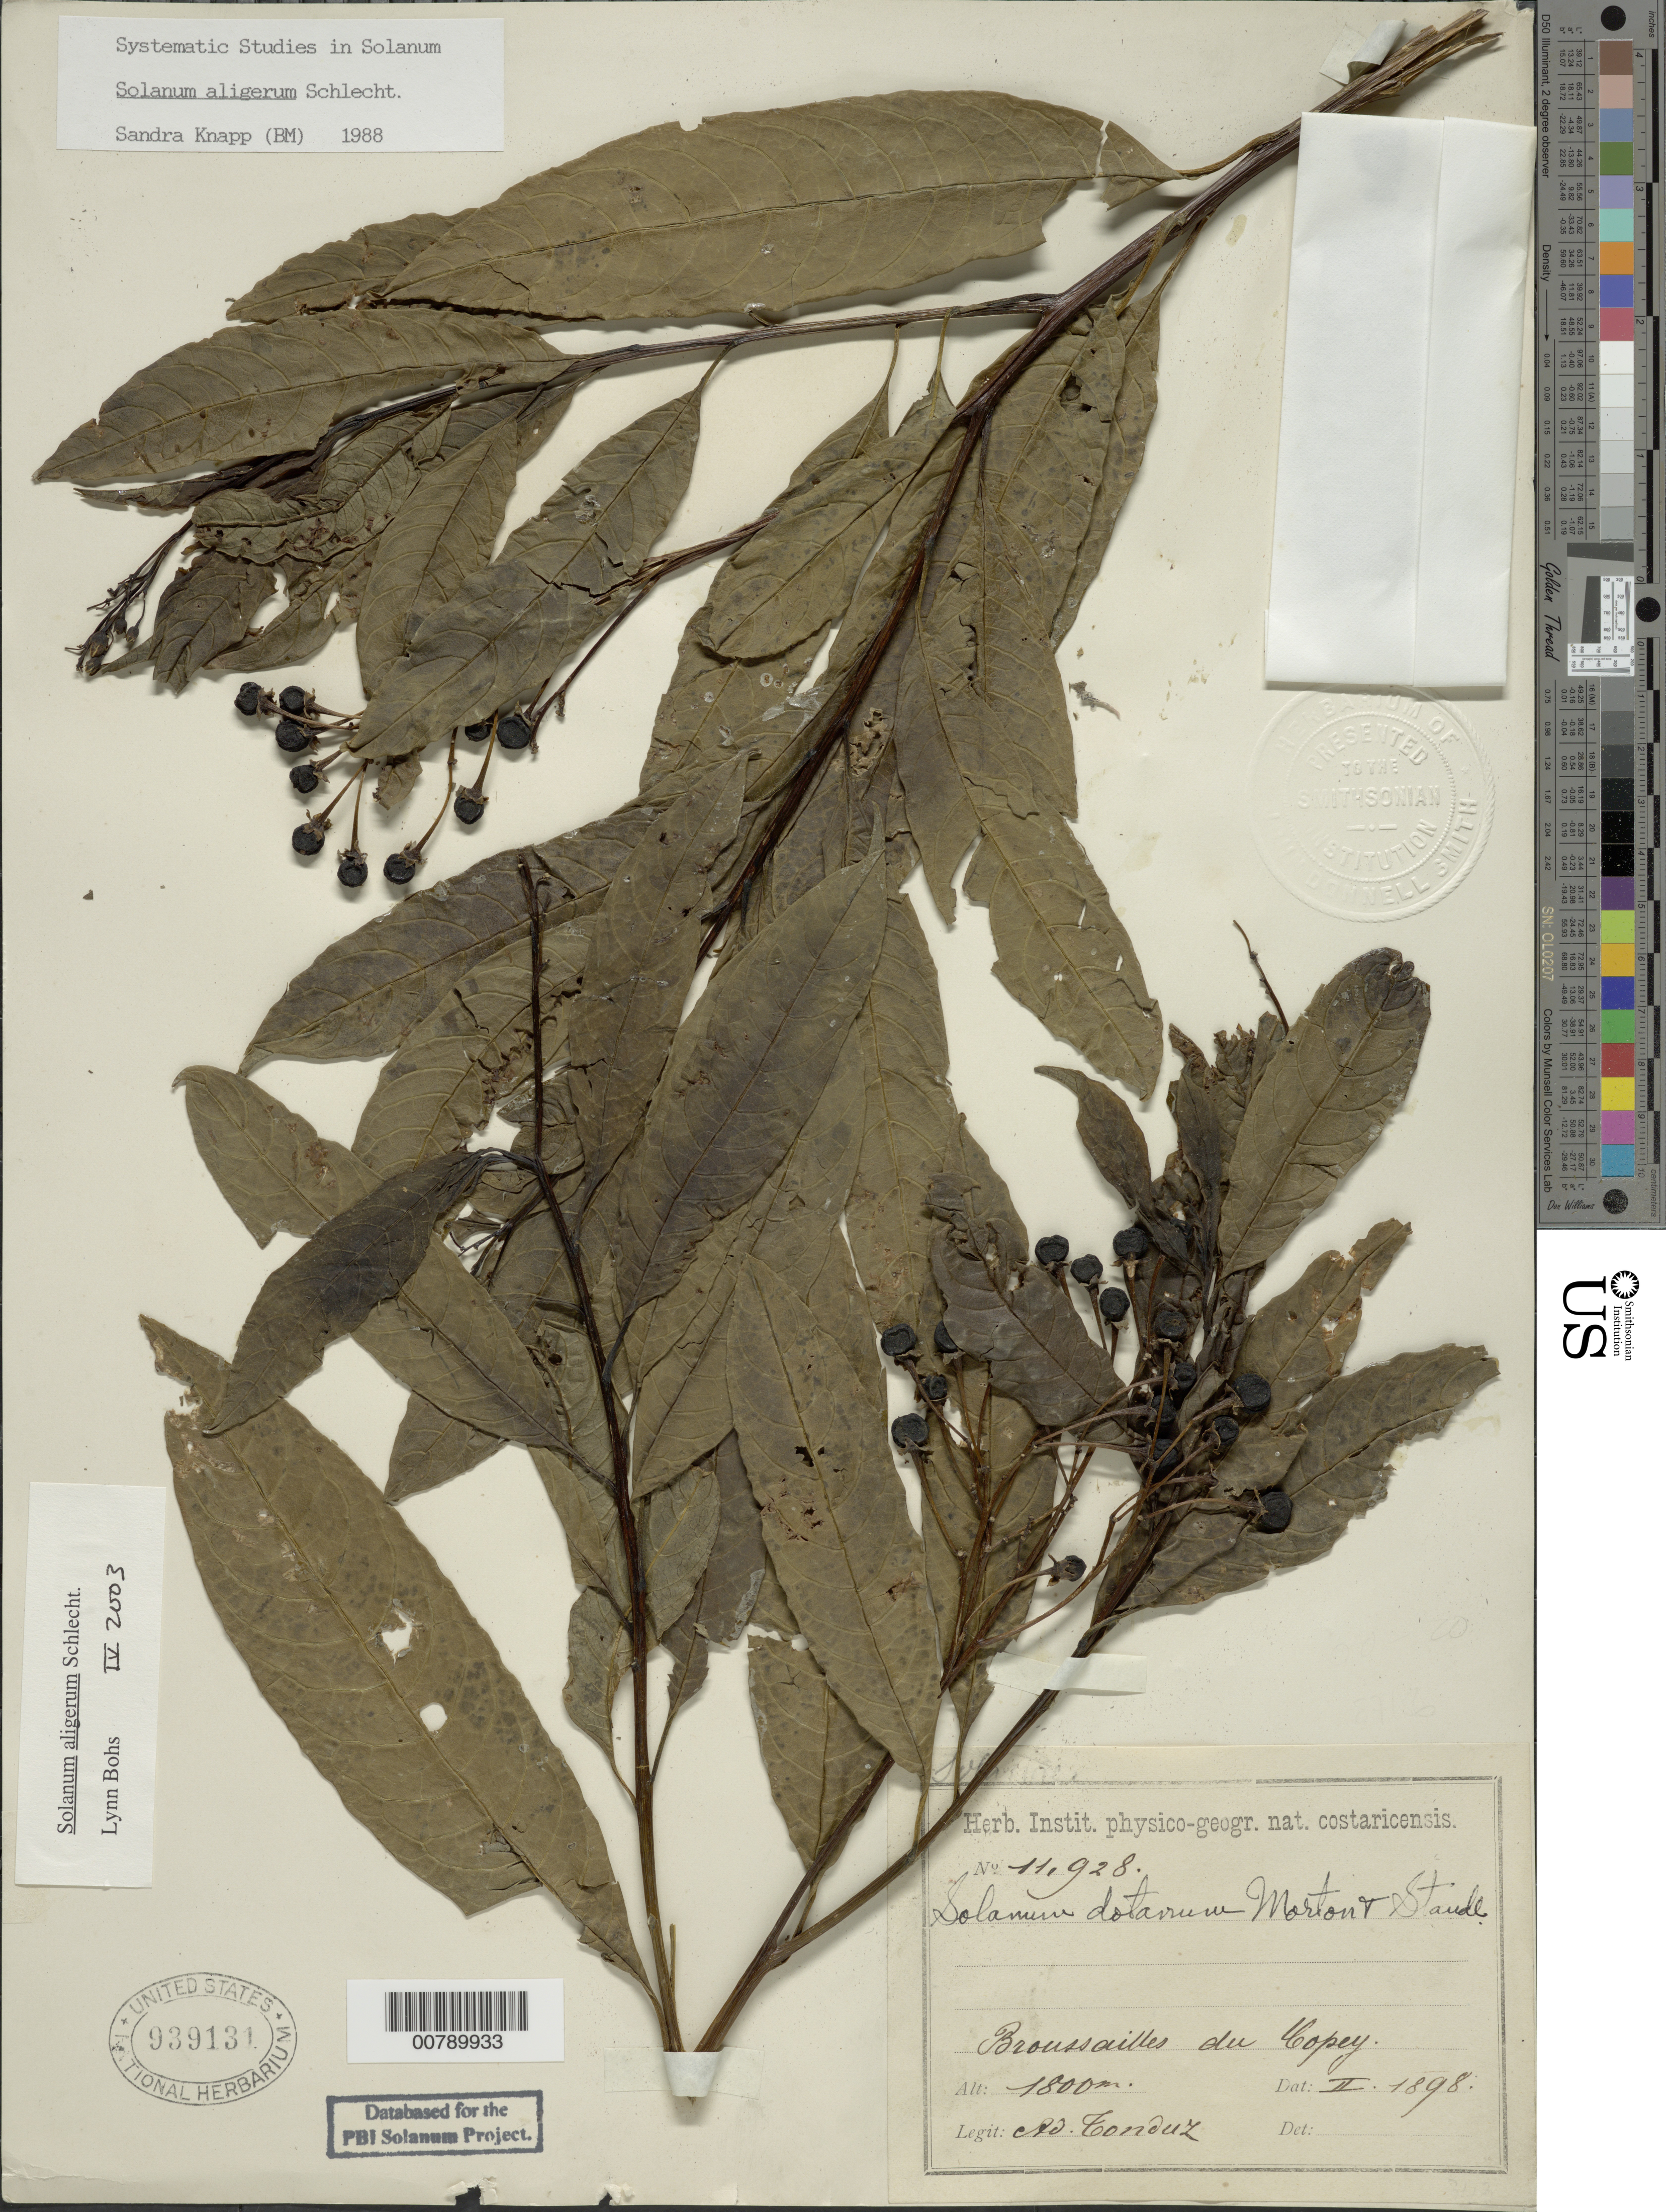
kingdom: Plantae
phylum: Tracheophyta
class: Magnoliopsida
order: Solanales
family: Solanaceae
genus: Solanum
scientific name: Solanum aligerum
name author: Schltdl.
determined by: Bohs, L. A.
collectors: A. Tonduz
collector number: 11928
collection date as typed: Feb 1898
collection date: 1898-02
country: Costa Rica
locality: Broussailles du Copey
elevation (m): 1800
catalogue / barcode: US 939131